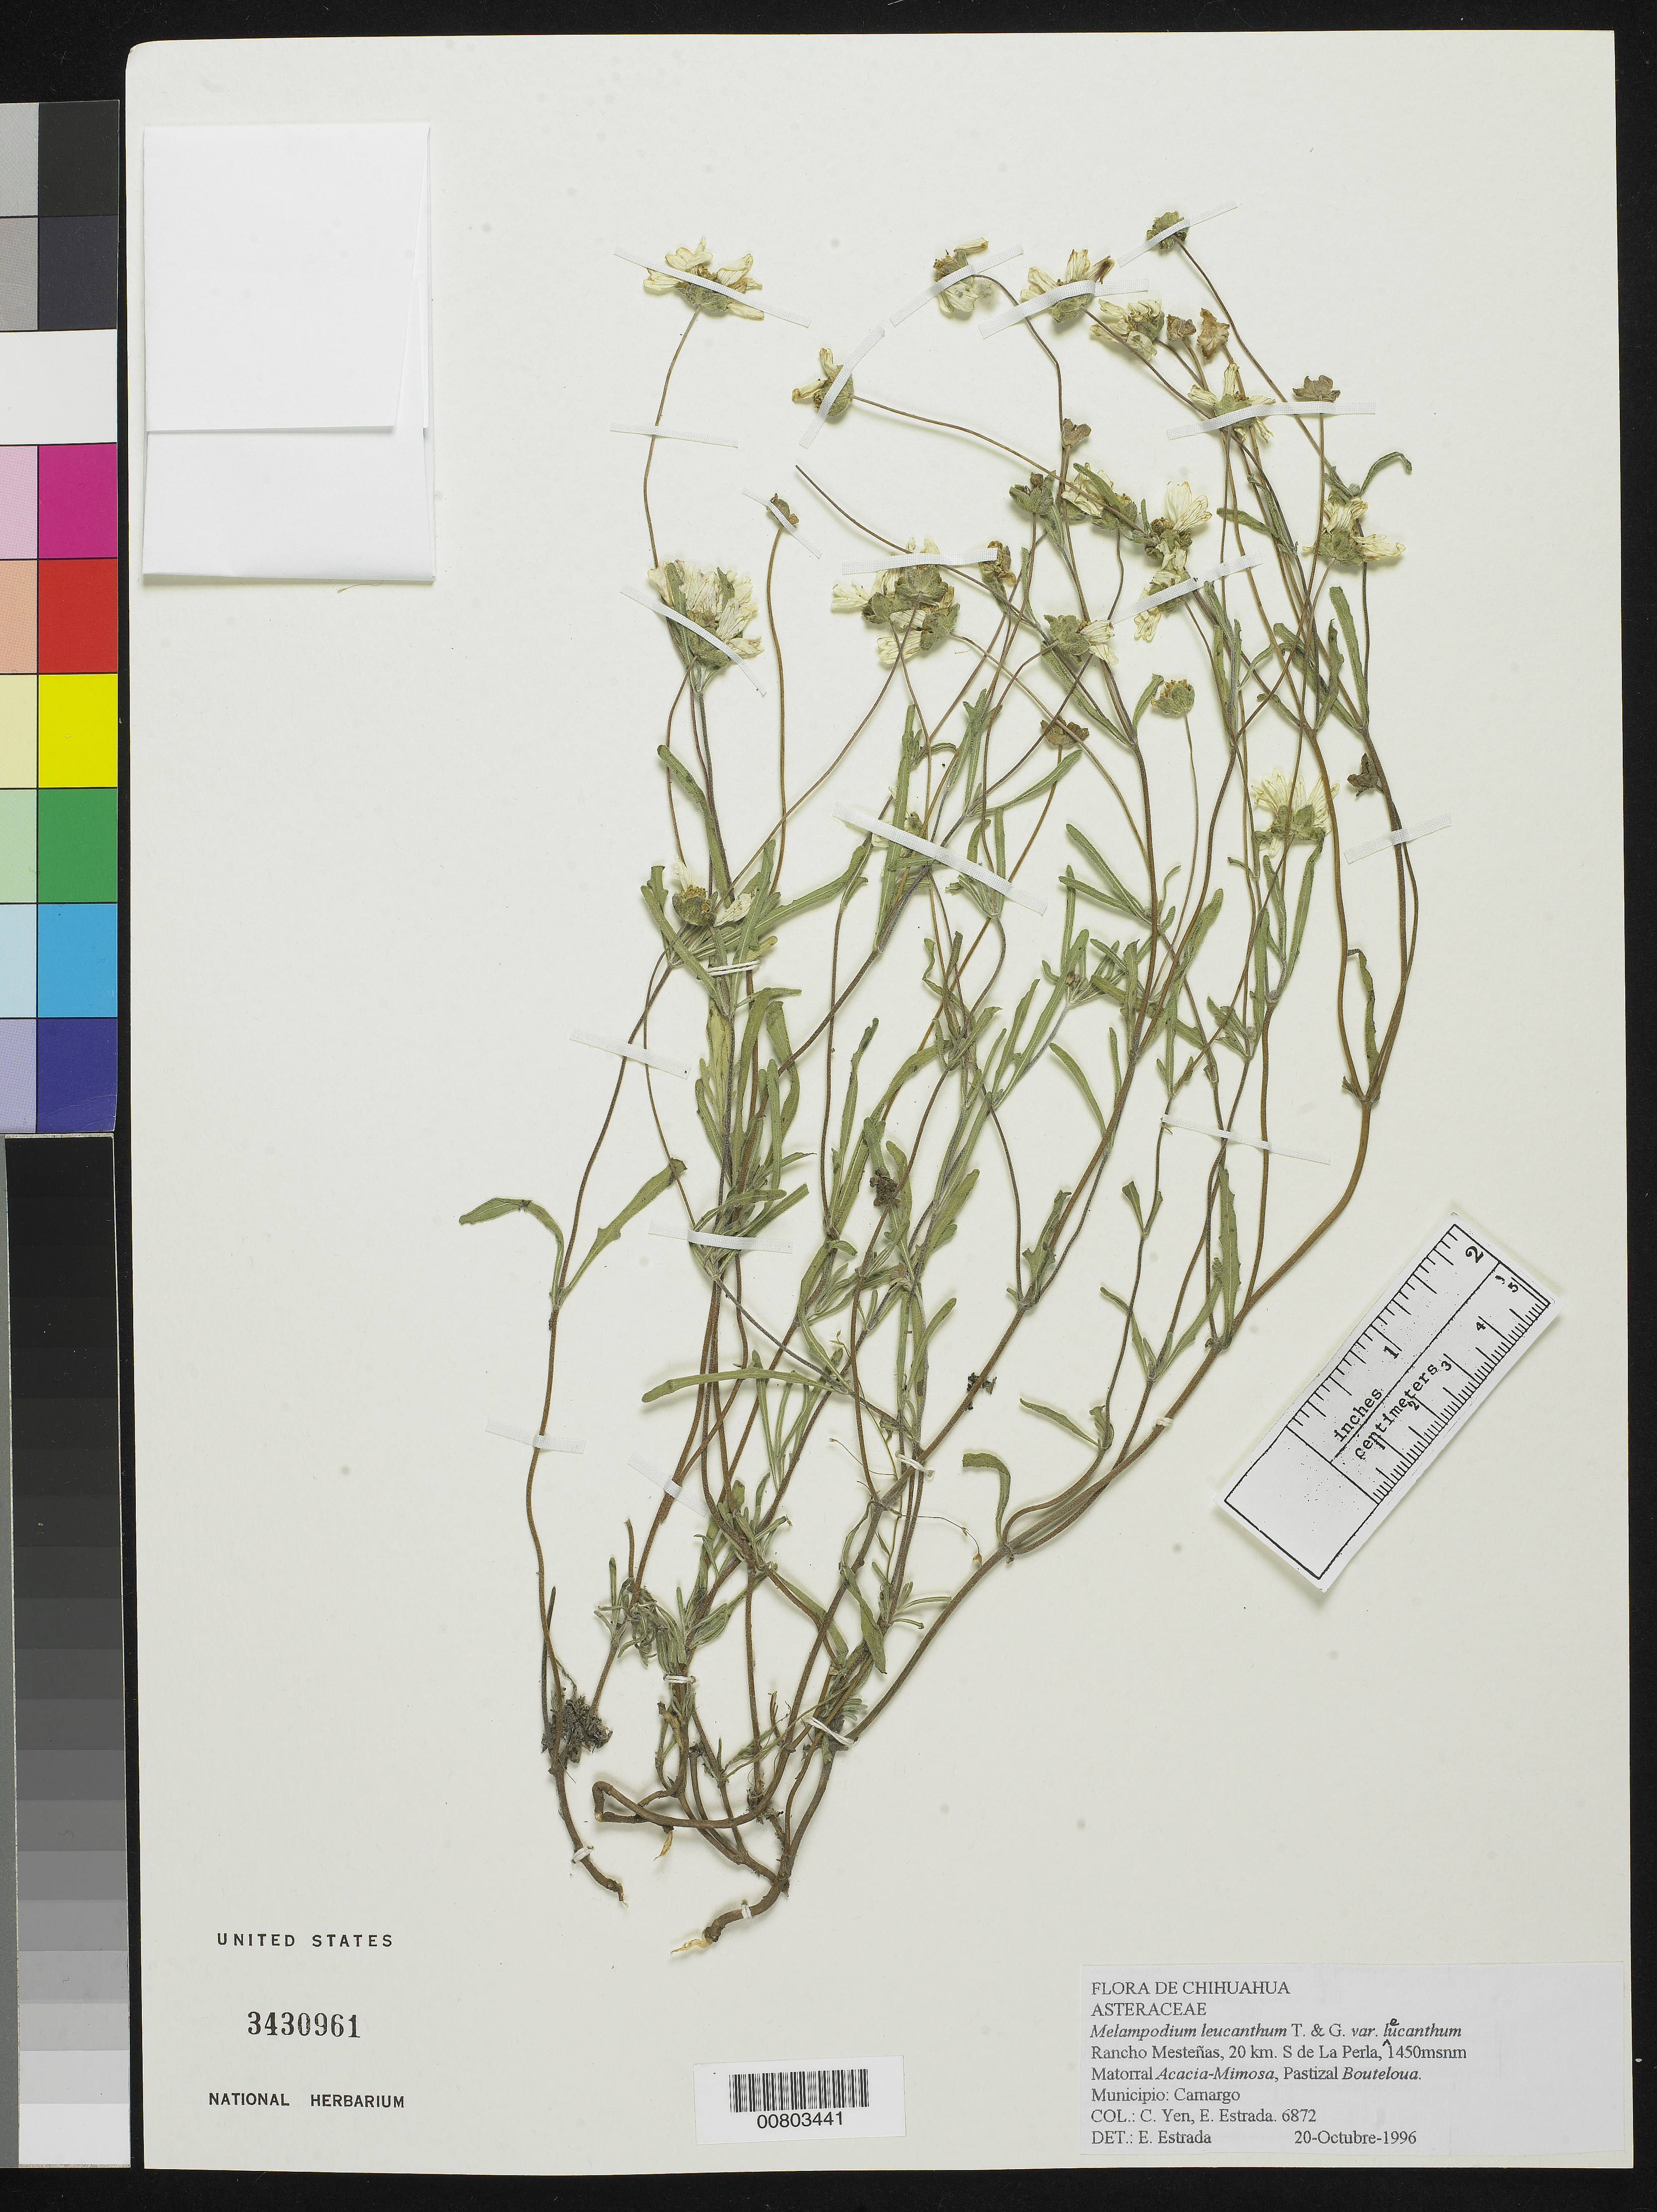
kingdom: Plantae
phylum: Tracheophyta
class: Magnoliopsida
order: Asterales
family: Asteraceae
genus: Melampodium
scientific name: Melampodium leucanthum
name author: Torr. & A. Gray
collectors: Y. C. Yang & E. Estrada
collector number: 6872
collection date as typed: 20 Oct 1996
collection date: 1996-10-20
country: Mexico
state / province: Chihuahua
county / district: Camargo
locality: Rancho Mesteñas, 20 km. S. de la Perla, Mpio. Camargo, Chihuahua.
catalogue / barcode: US 3430961